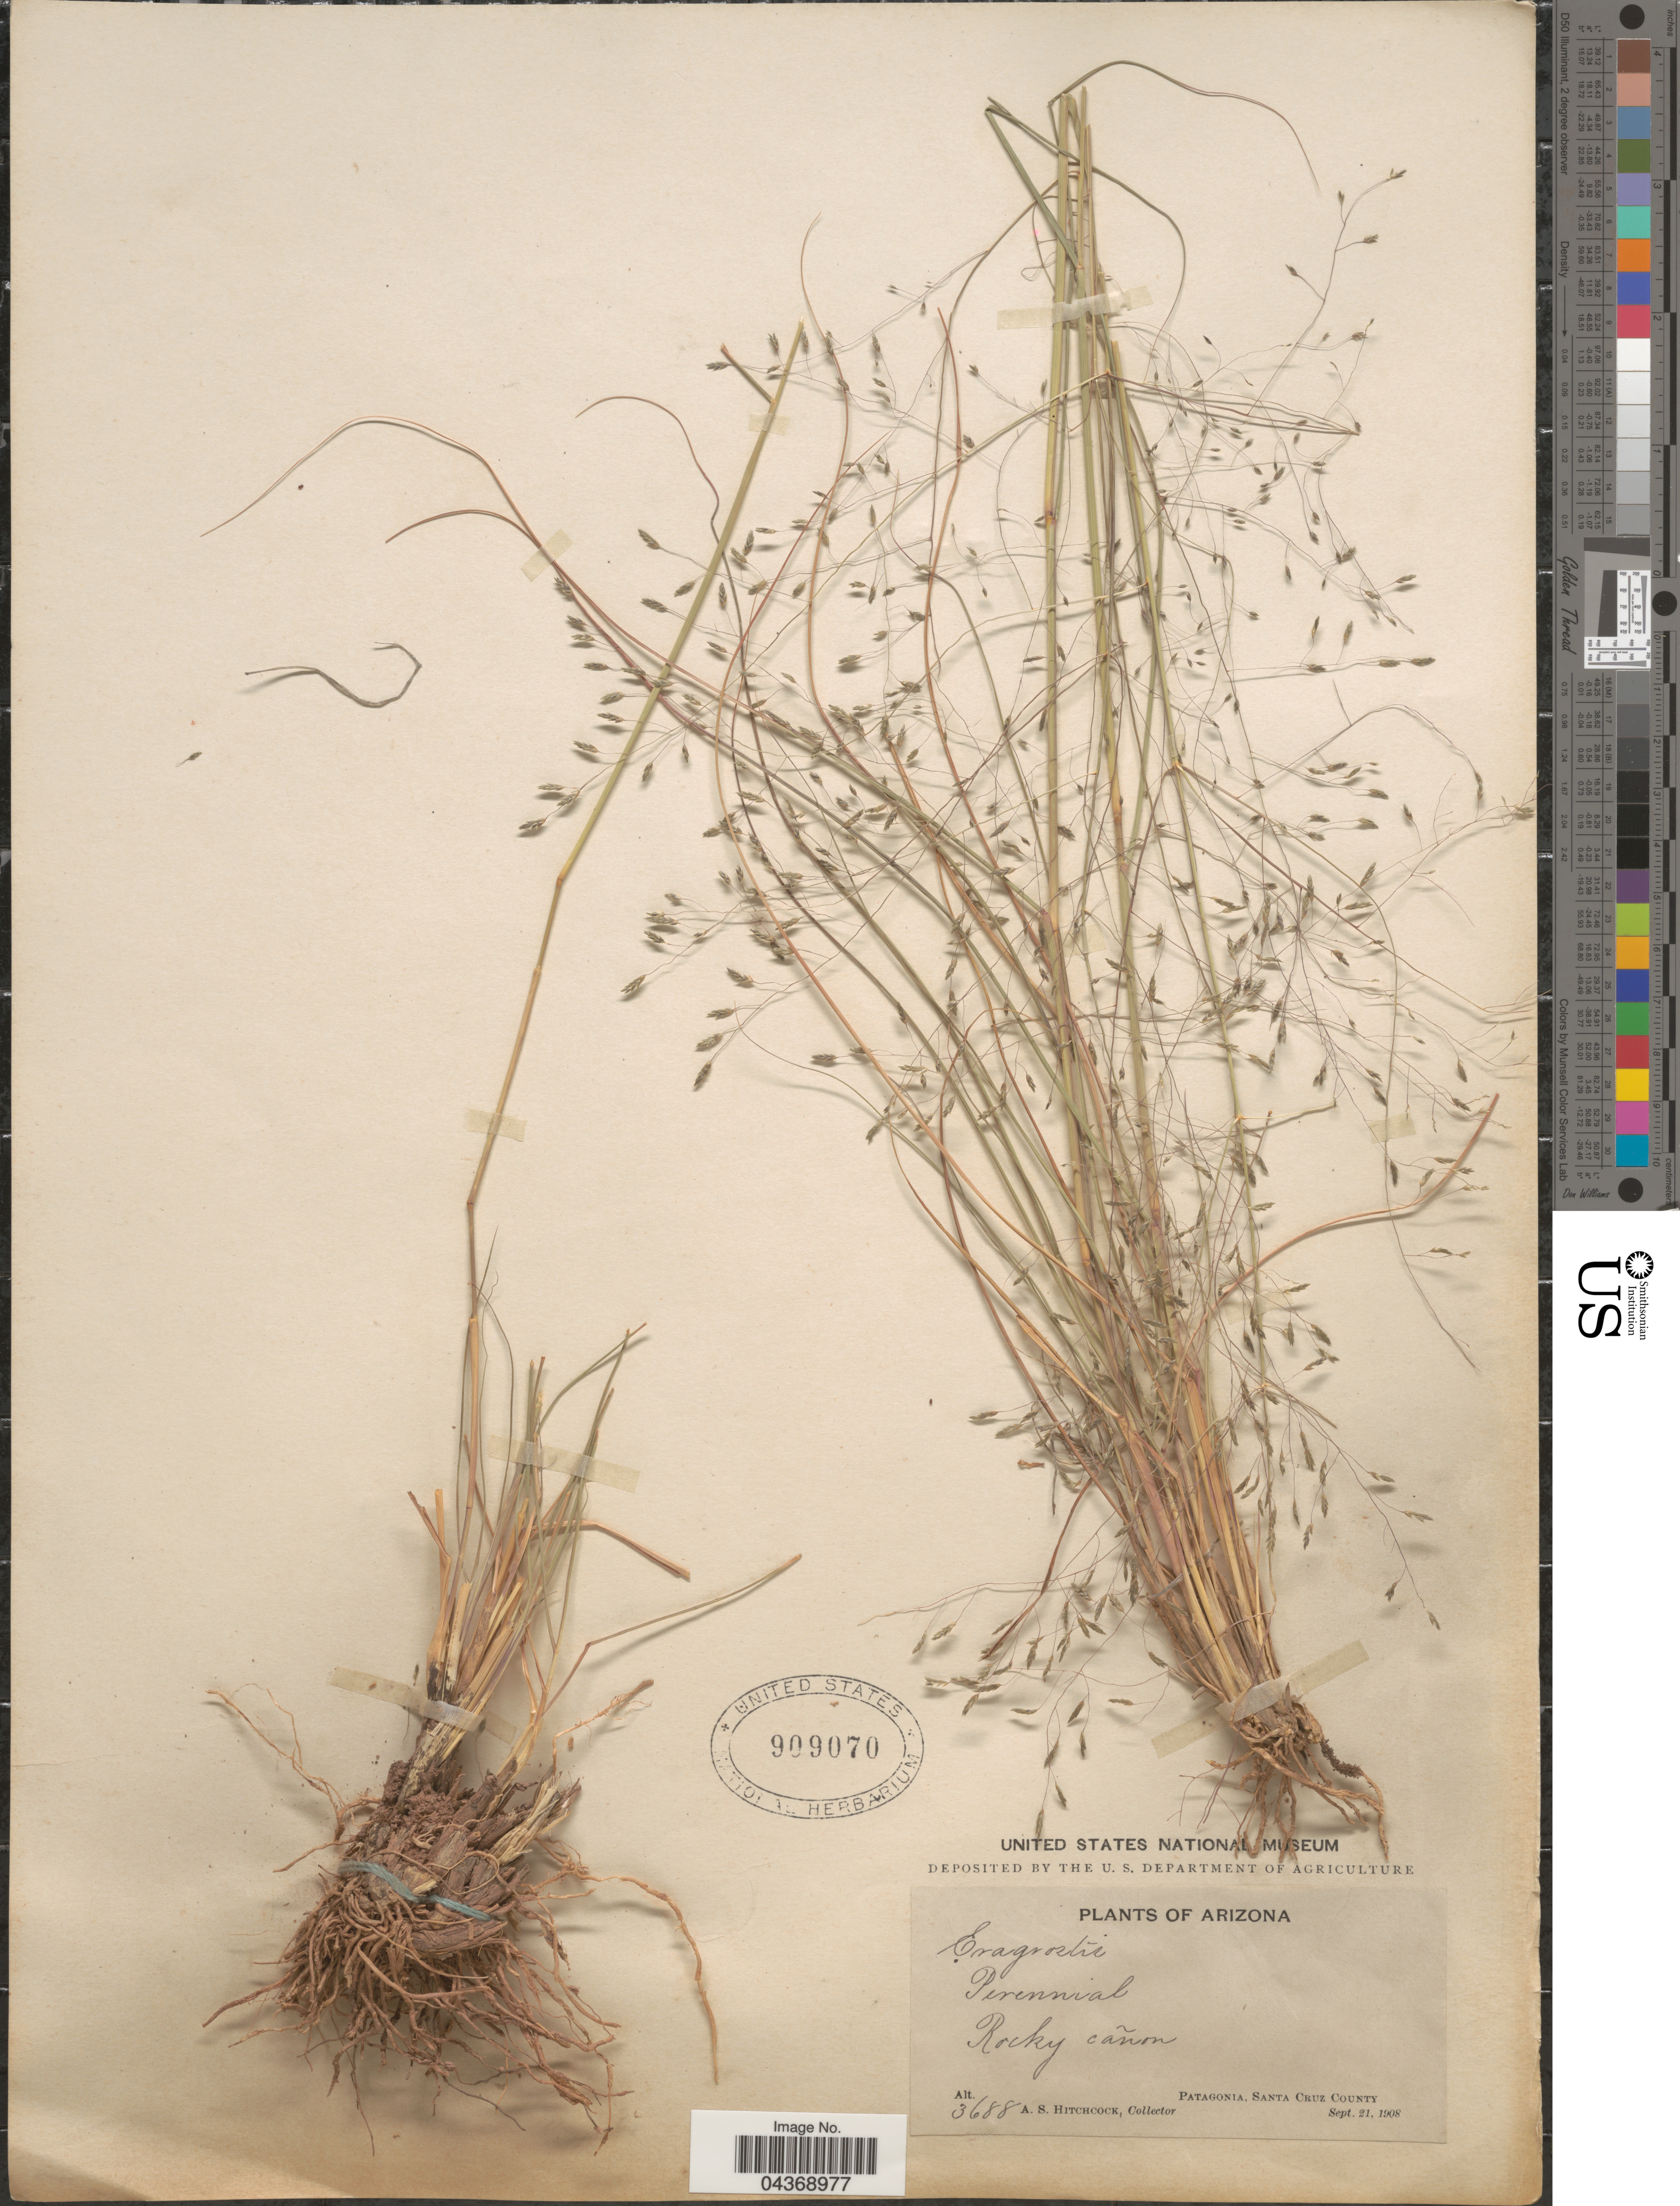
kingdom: Plantae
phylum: Tracheophyta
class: Liliopsida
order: Poales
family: Poaceae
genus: Eragrostis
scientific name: Eragrostis intermedia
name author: Hitchc.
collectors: A. S. Hitchcock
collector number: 3688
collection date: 1908-09-21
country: United States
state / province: Arizona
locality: Patagonia, Santa Cruz County.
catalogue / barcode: US 909070